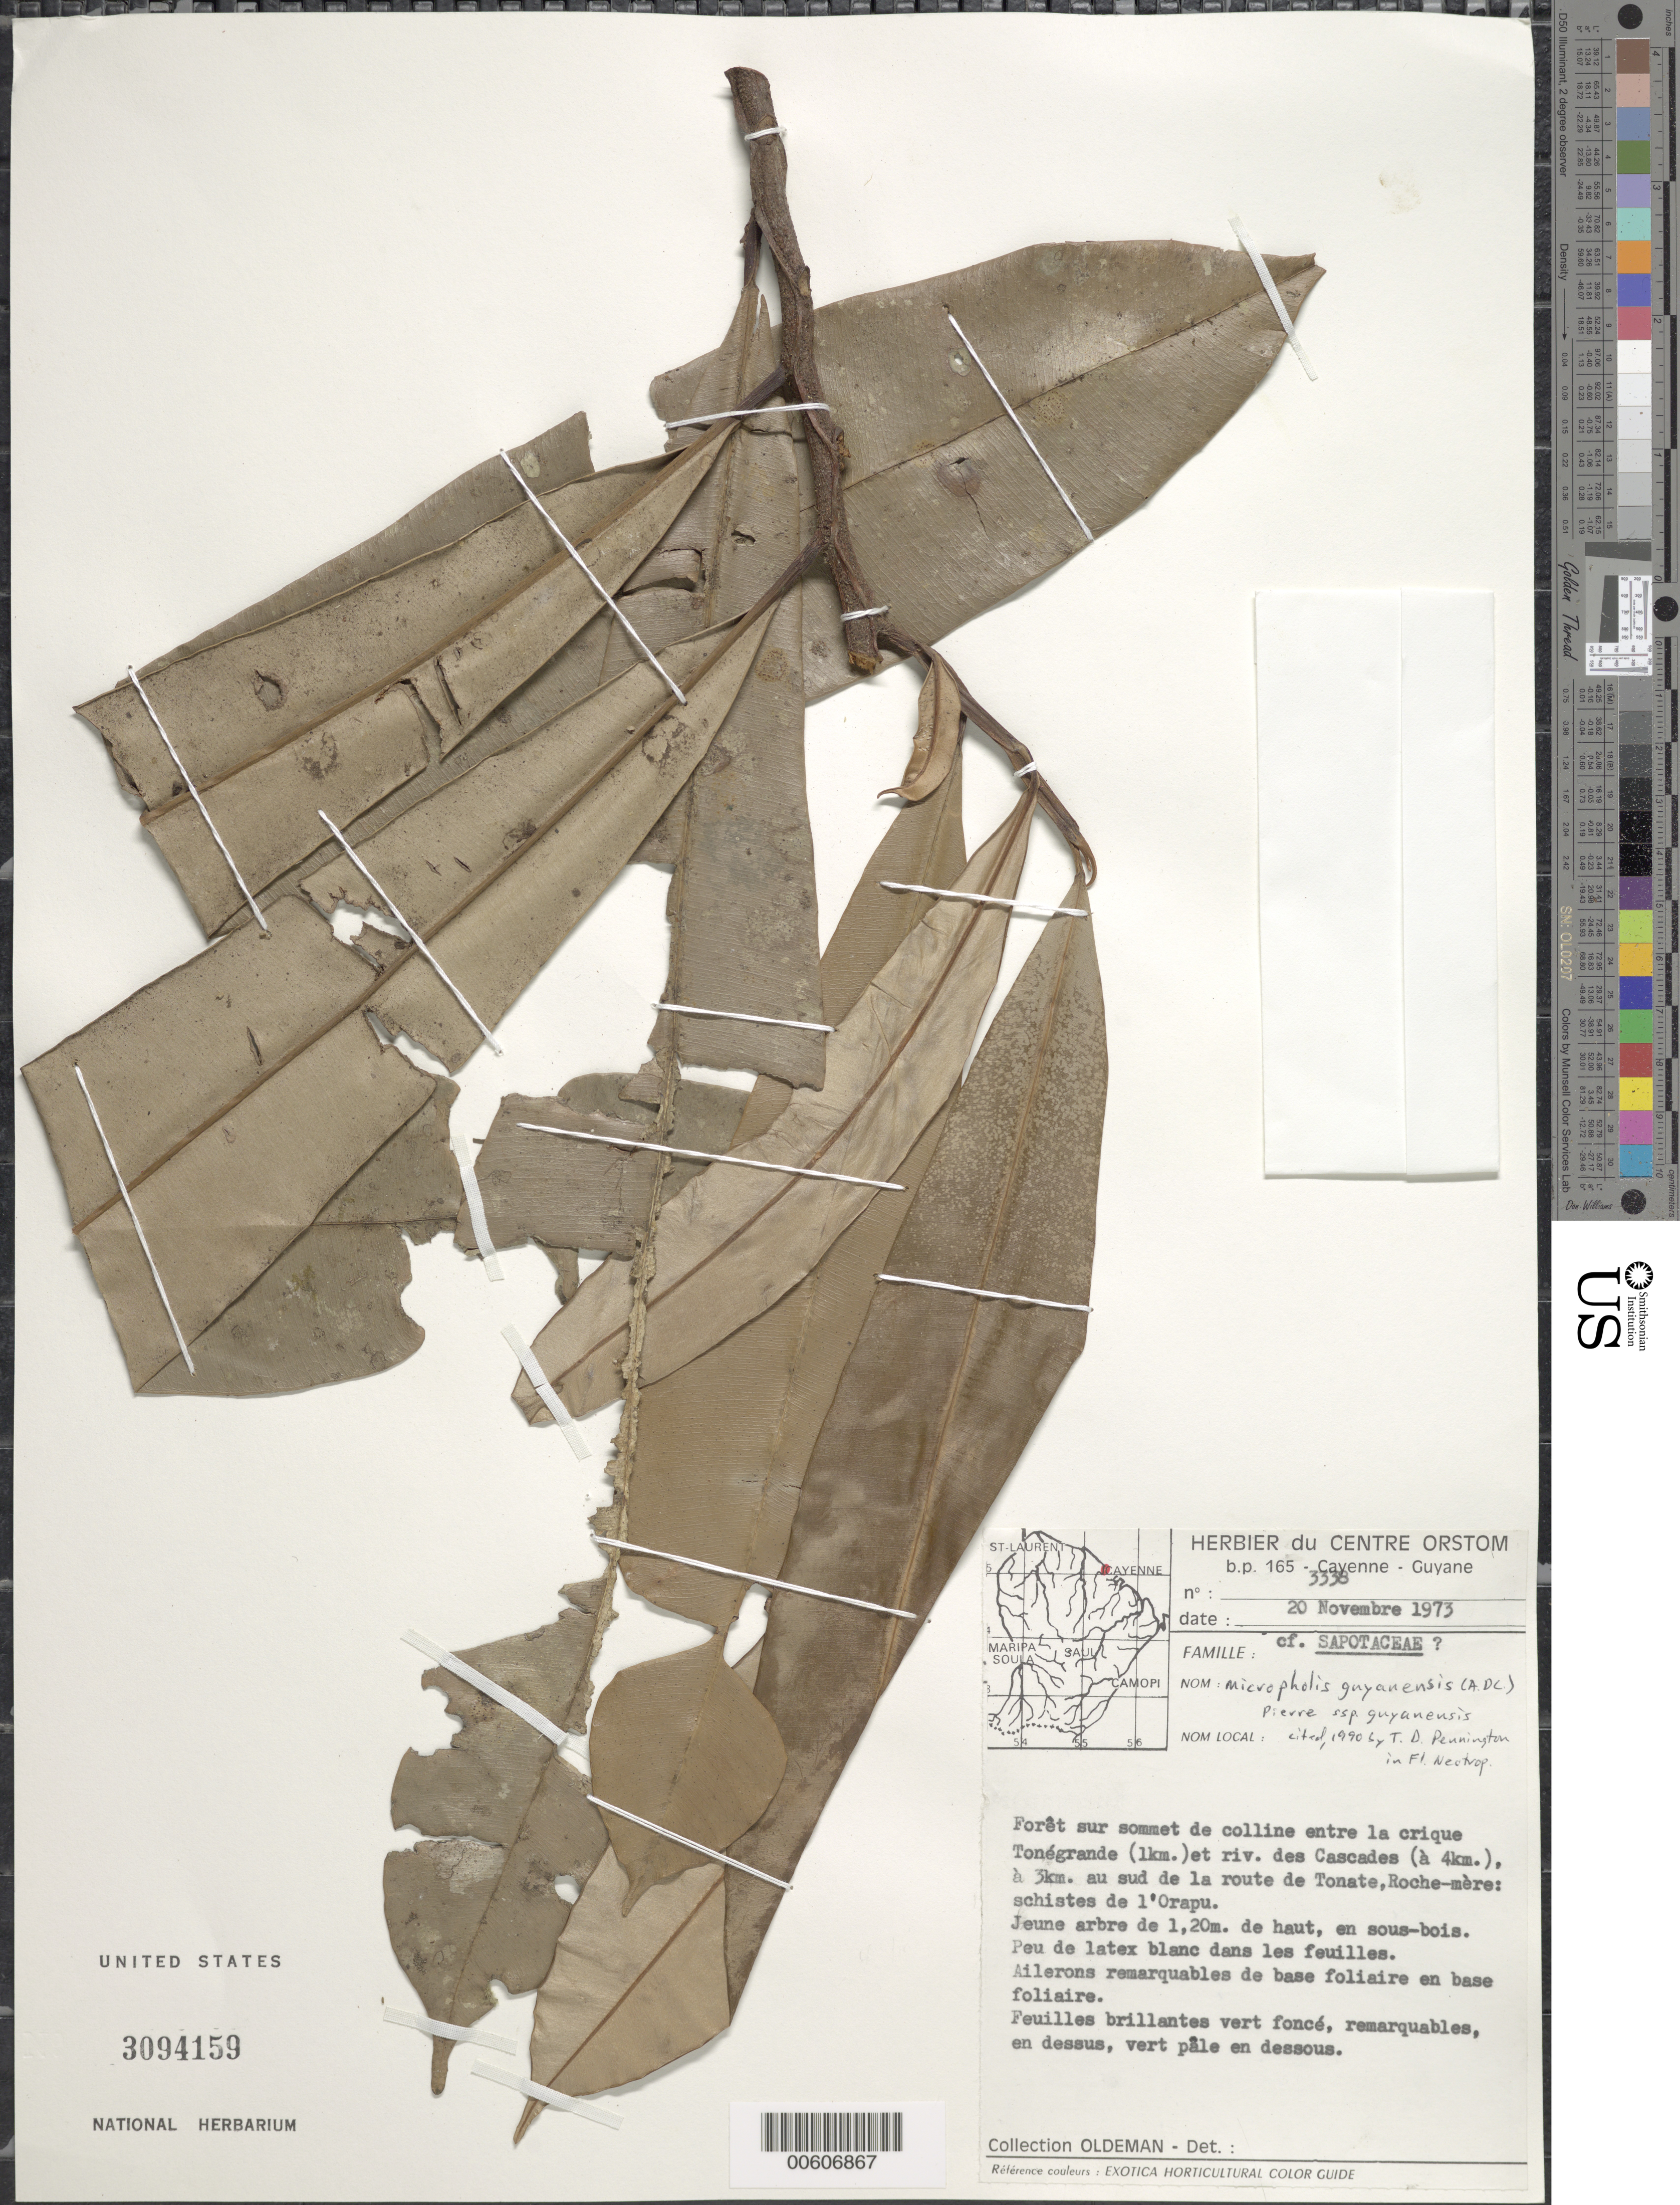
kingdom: Plantae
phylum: Tracheophyta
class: Magnoliopsida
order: Ericales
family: Sapotaceae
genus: Micropholis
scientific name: Micropholis guyanensis subsp. guyanensis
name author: (A. DC.) Pierre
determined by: Pennington, T. D., (K)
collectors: R. Oldeman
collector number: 3338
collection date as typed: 20-Nov-73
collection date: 1973-11-20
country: French Guiana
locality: Crique Tonégrande ( 1km) a riv des Cascades (a 4km), a 3km au sud de la route de Tonates, Roche-mere: schistes de l'Orapu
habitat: Forêt sur sommet de colline entre la crique; en sous-bois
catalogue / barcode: US 3094159